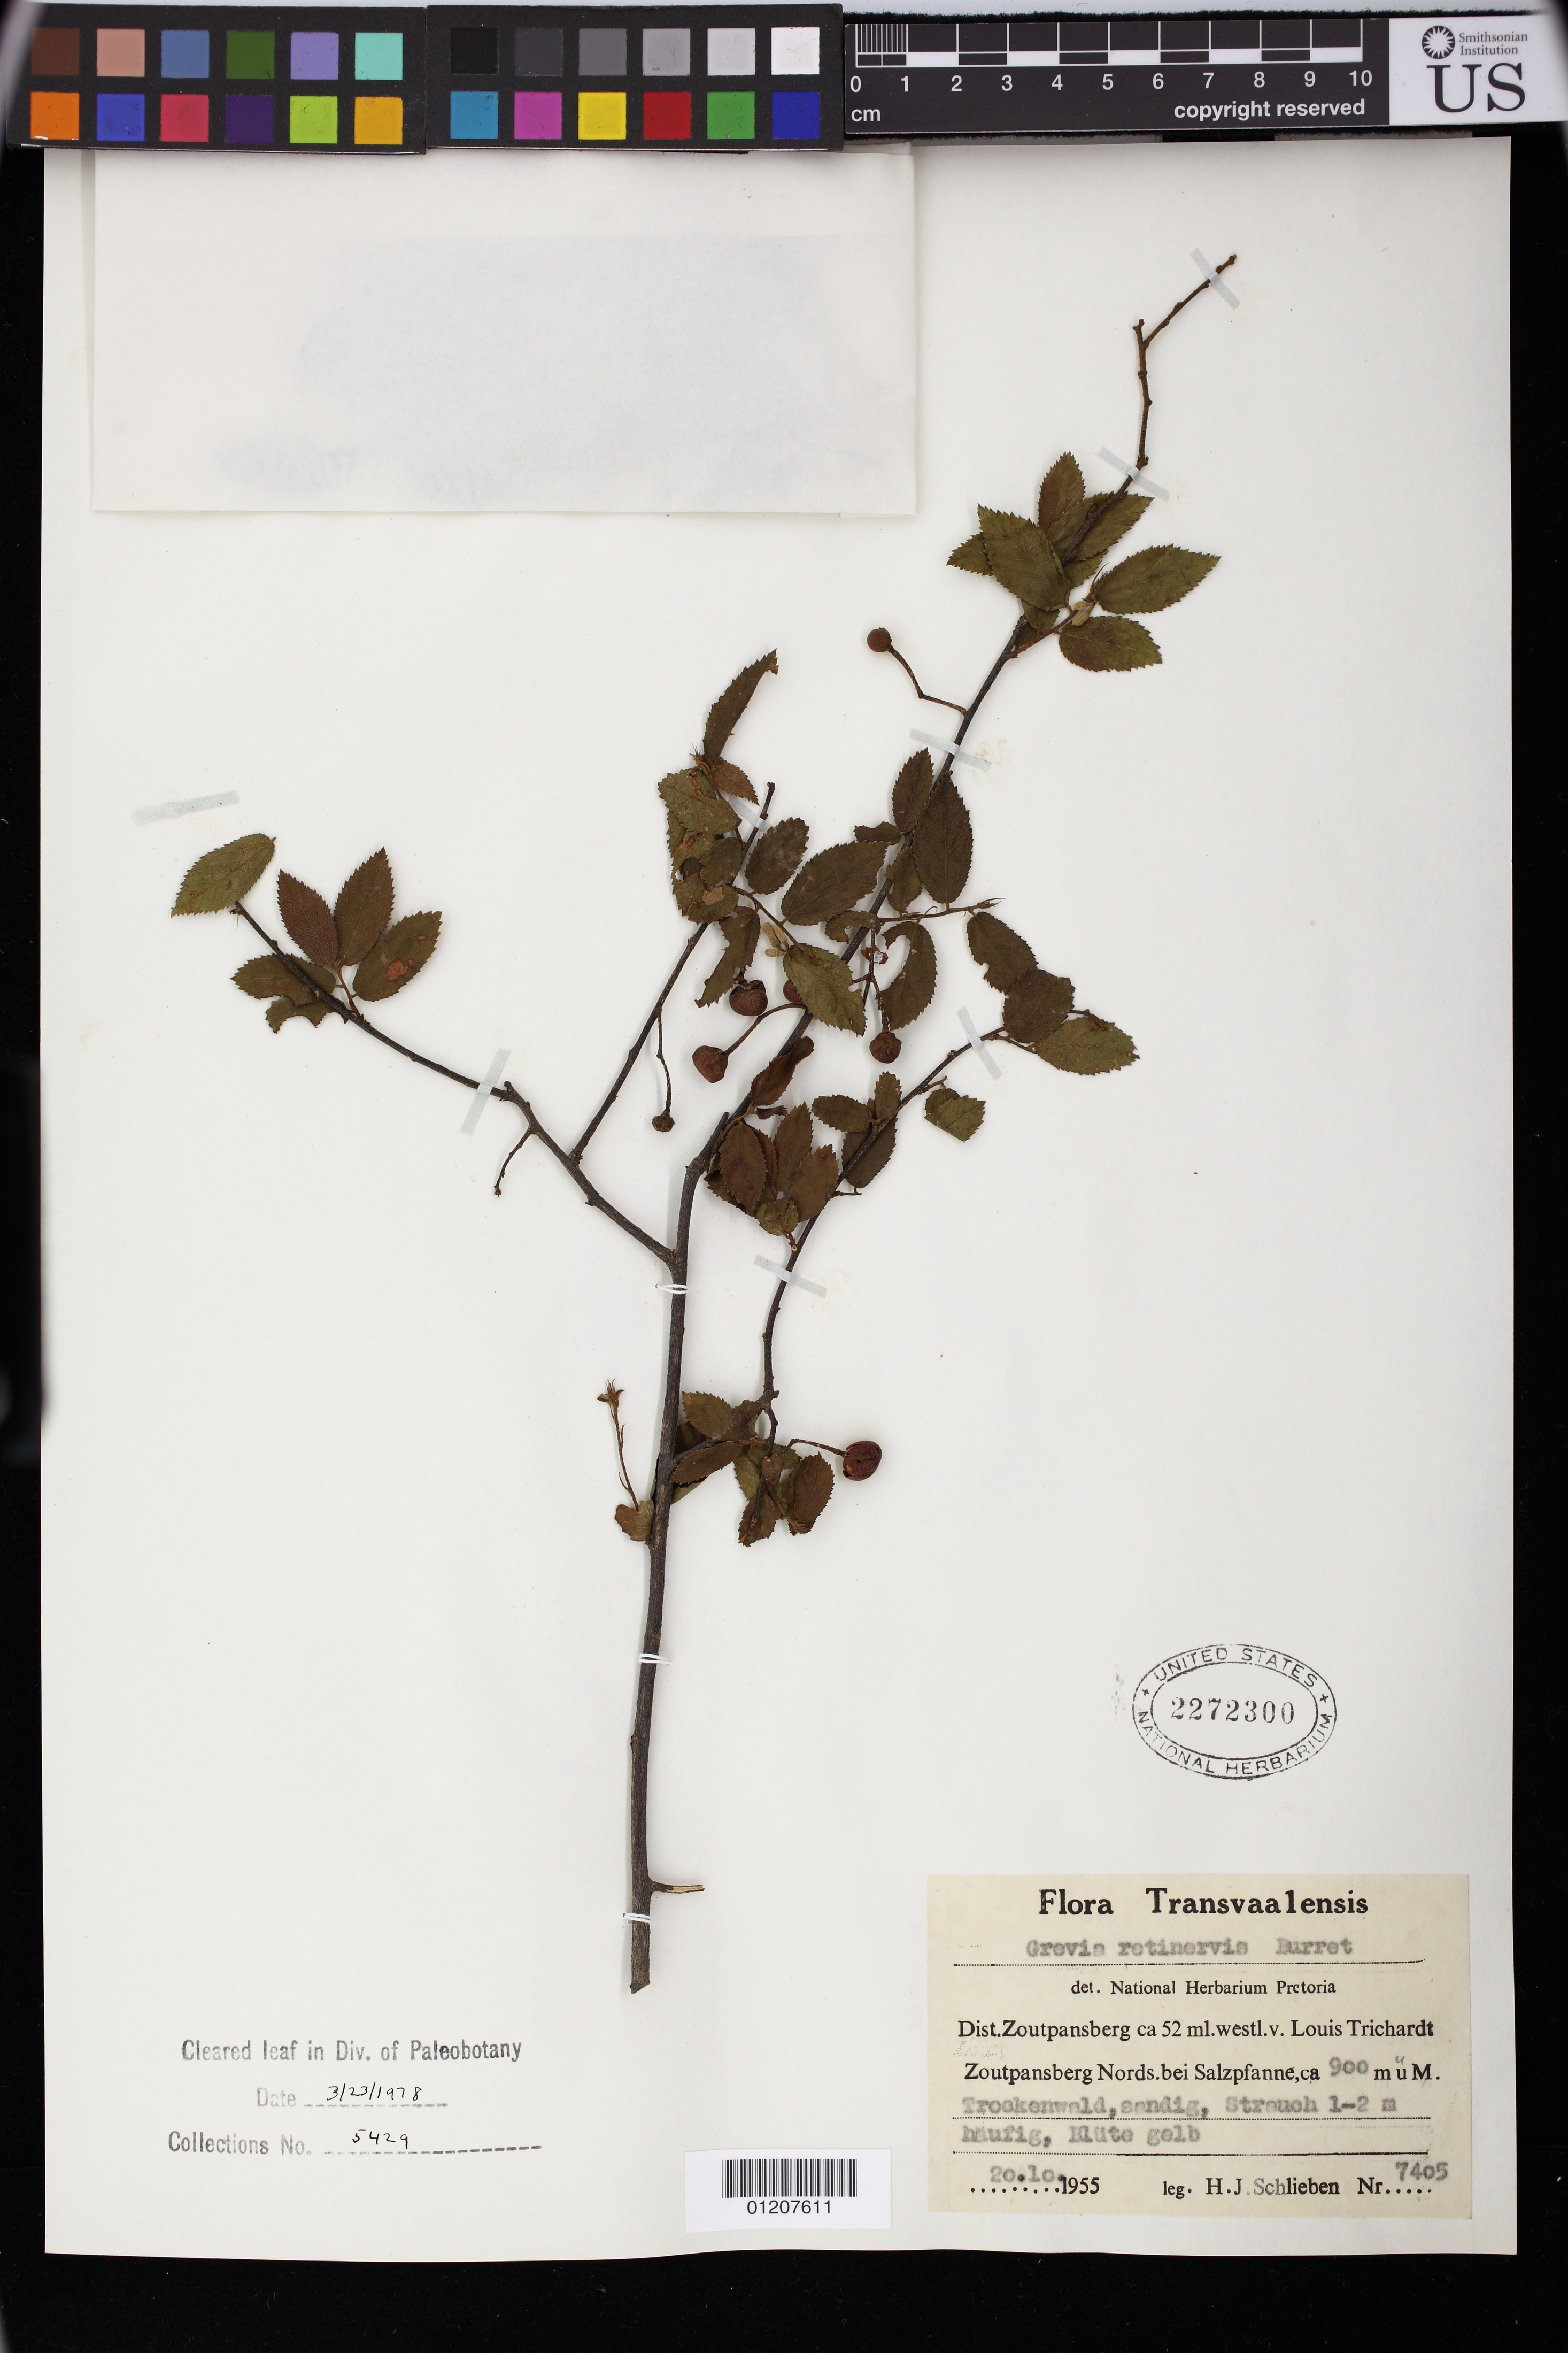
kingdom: Plantae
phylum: Tracheophyta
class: Magnoliopsida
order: Malvales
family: Malvaceae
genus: Grewia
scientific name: Grewia retinervis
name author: Burret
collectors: H. J. Schlieben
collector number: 7405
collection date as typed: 20 Oct 1955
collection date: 1955-10-20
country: South Africa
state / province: Limpopo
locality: Dist. Zoutpansberg ca 52 ml. west l.v. Louis Trichardt Zoutpansberg Nords. bei Slazpfanne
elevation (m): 900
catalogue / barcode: US 2272300